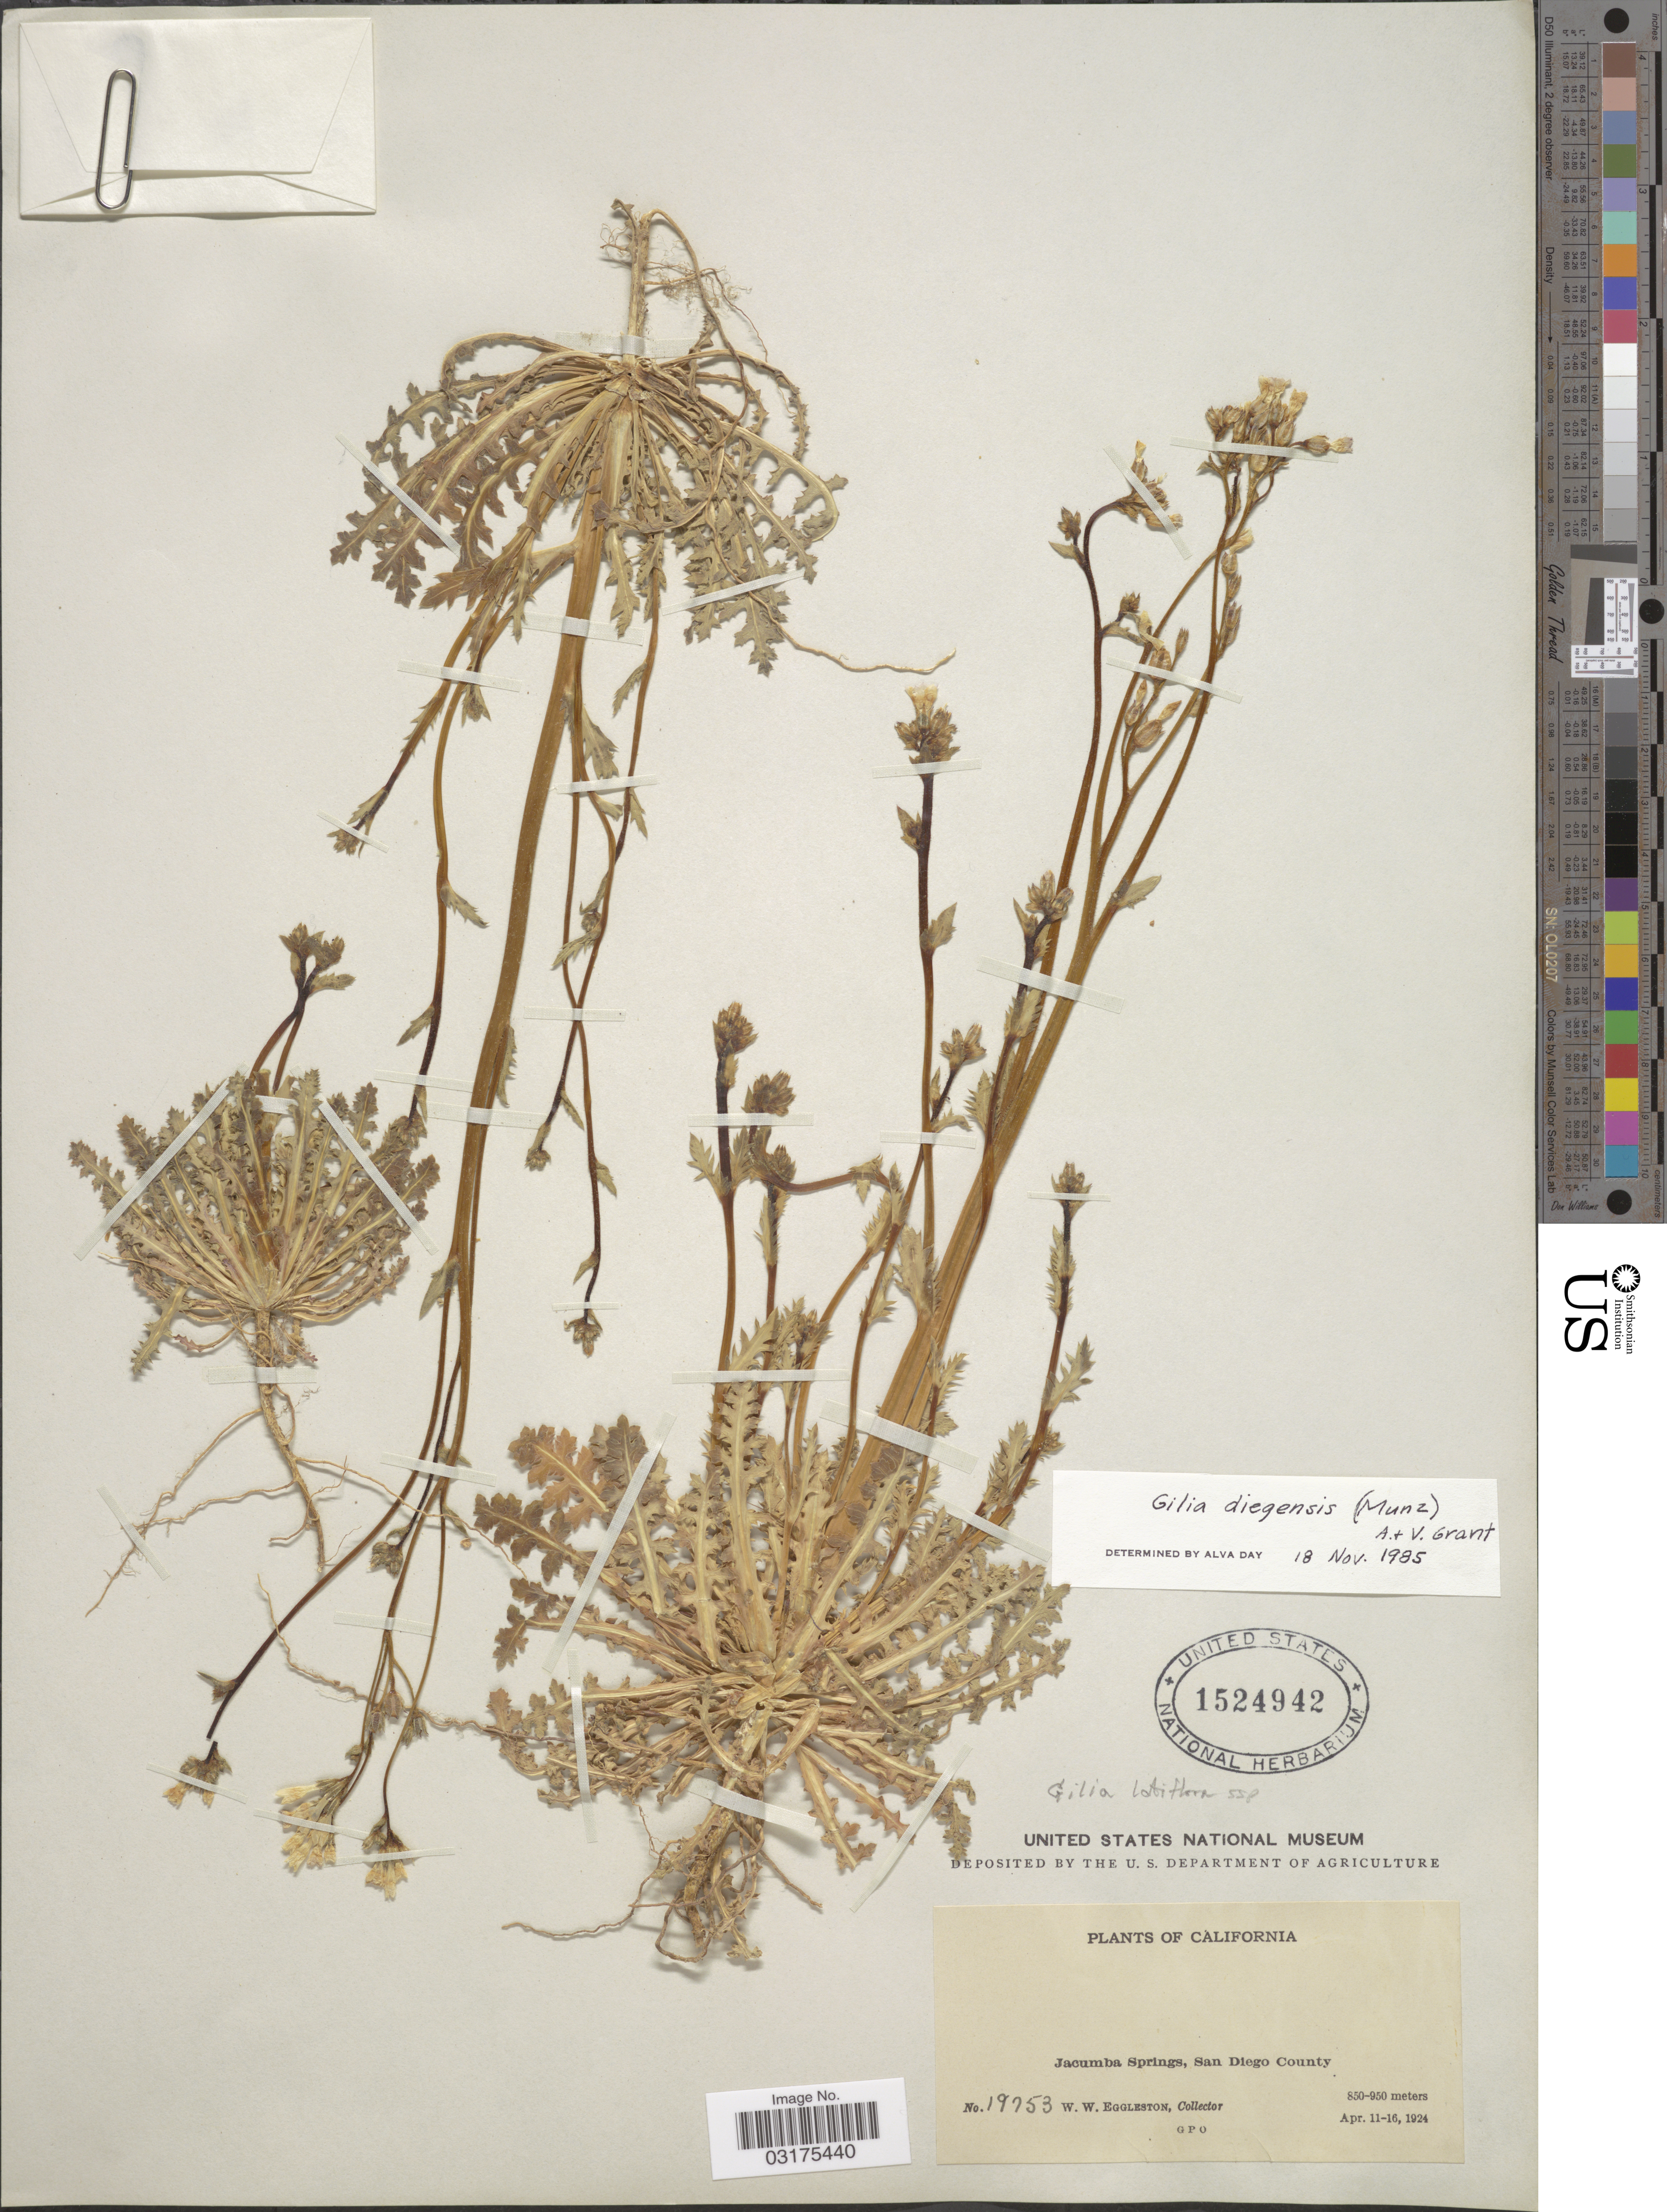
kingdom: Plantae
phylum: Tracheophyta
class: Magnoliopsida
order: Ericales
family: Polemoniaceae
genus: Gilia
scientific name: Gilia diegensis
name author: (Munz) A.D. Grant & V.E. Grant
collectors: W. W. Eggleston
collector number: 19753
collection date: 1924-04-11/1924-04-16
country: United States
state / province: California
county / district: San Diego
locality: Jacumba Springs, San Diego County.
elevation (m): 850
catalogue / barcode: US 1524942